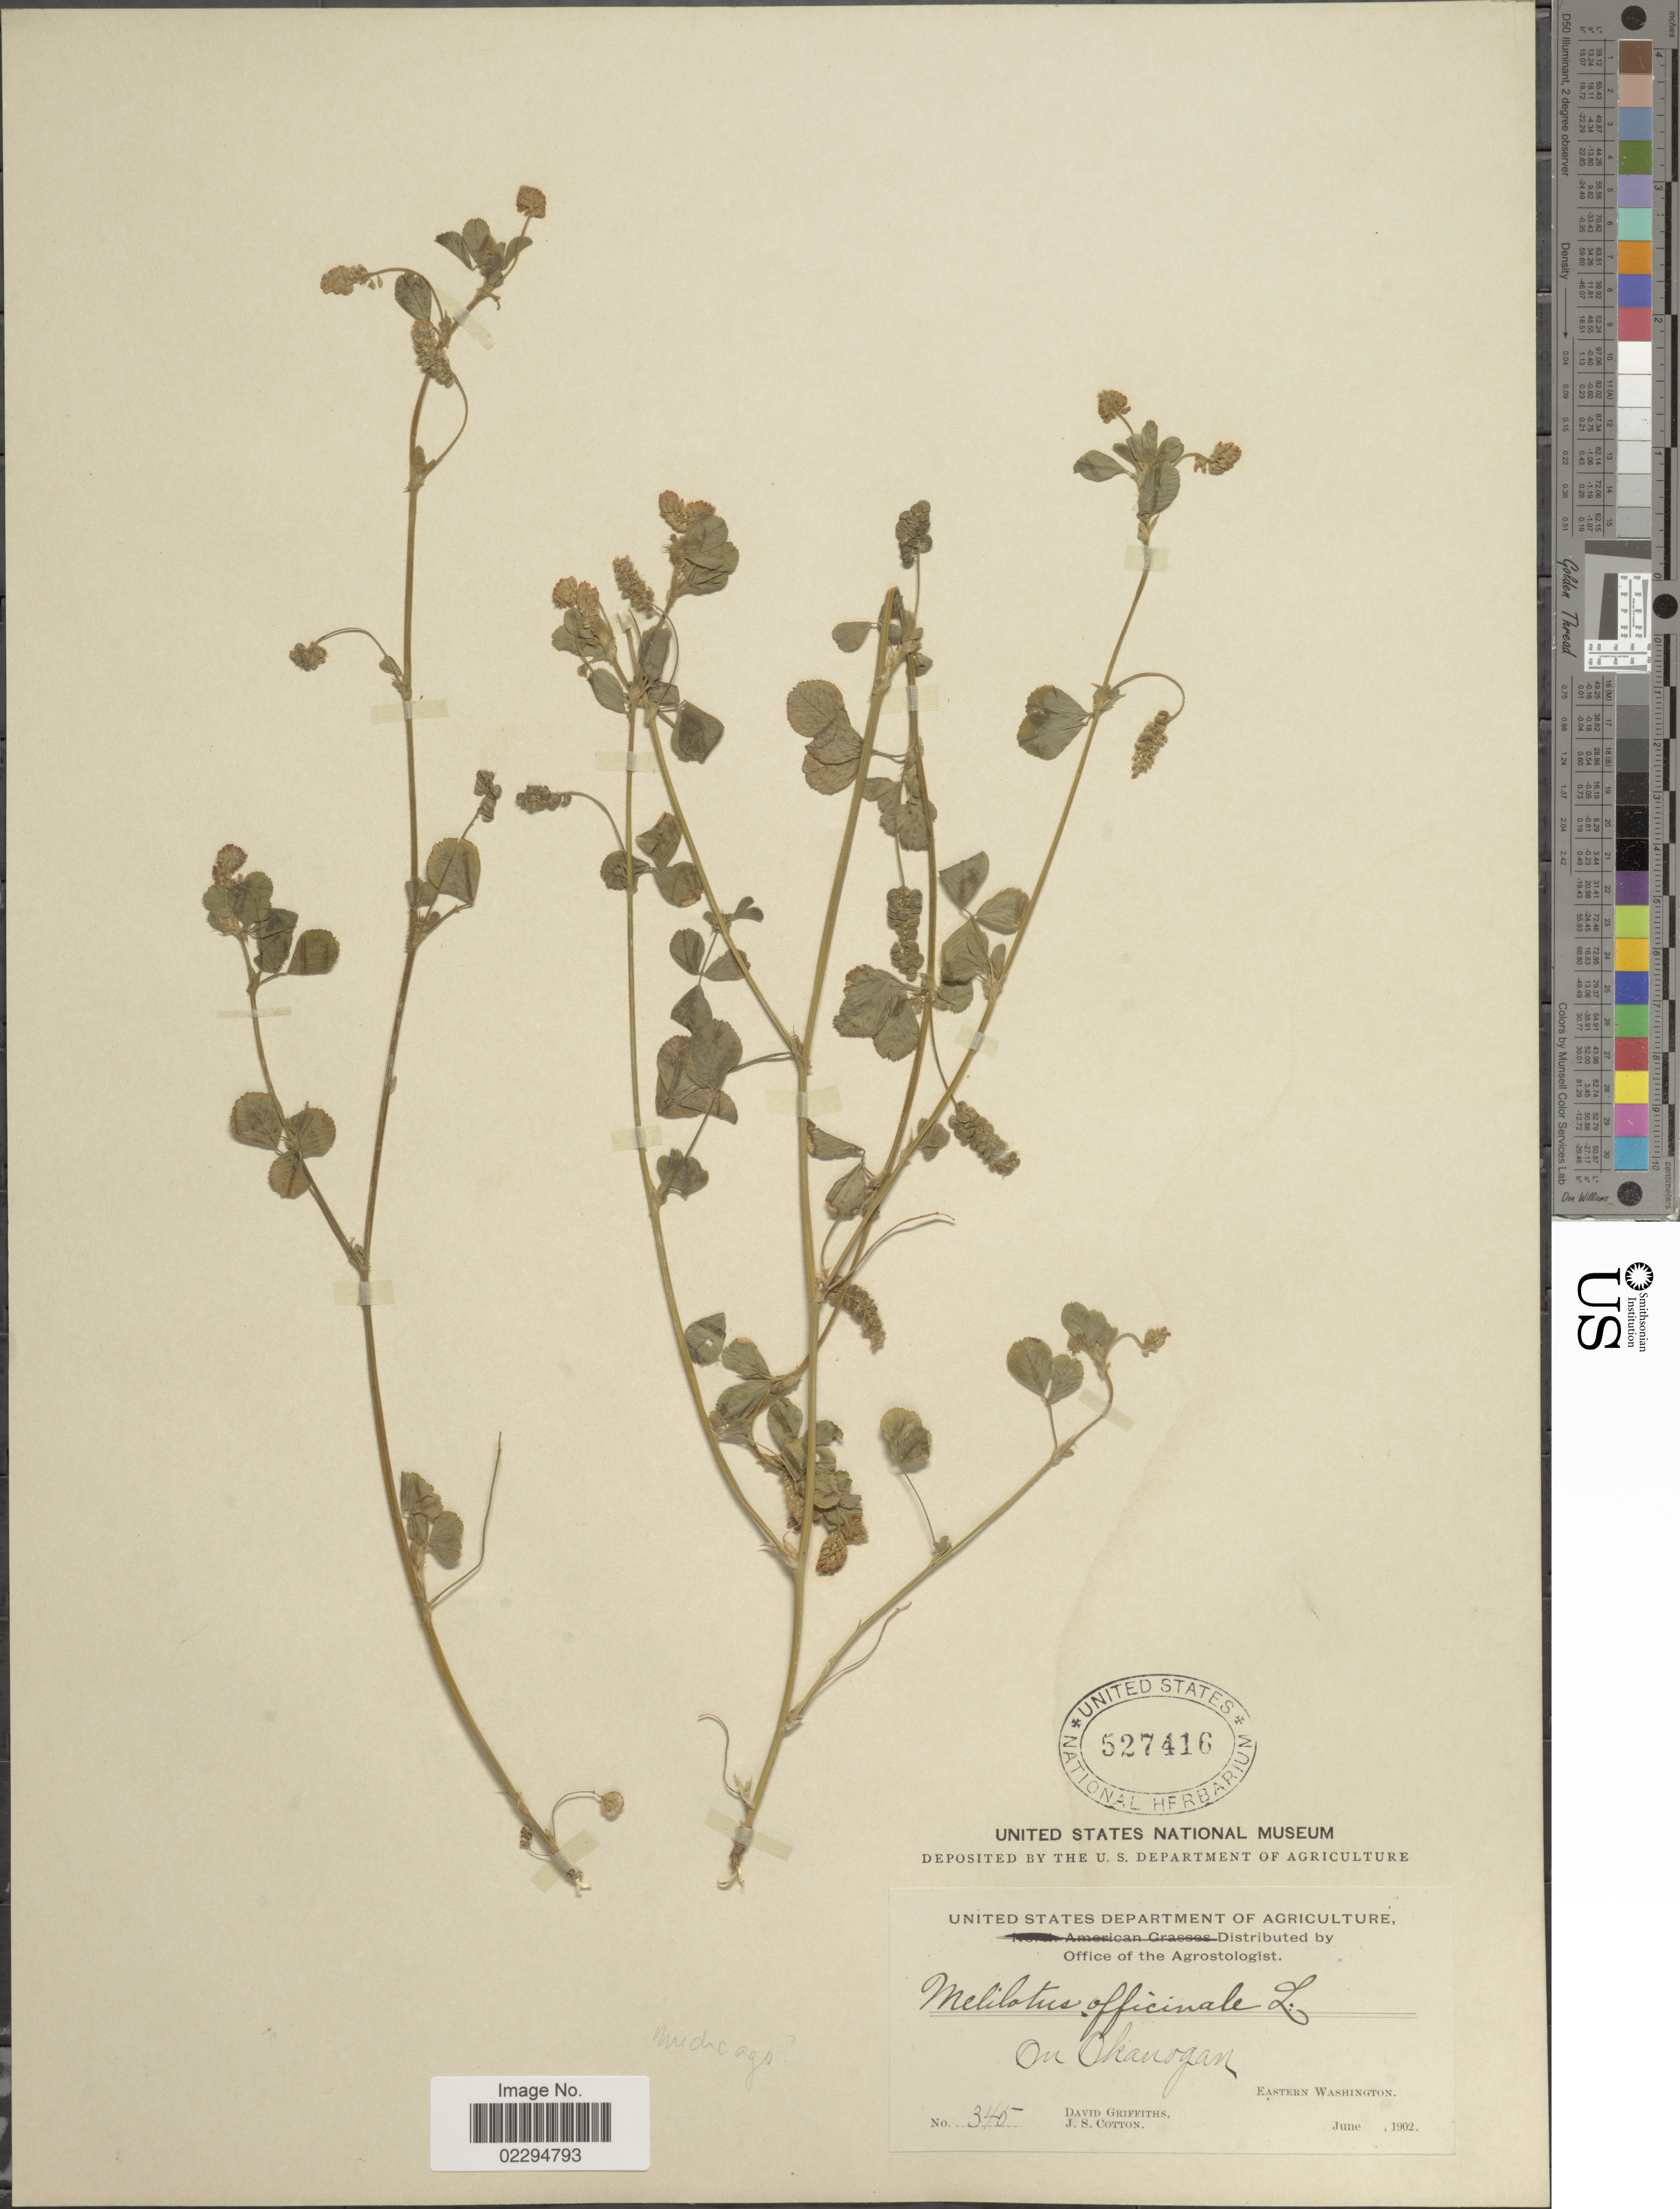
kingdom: Plantae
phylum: Tracheophyta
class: Magnoliopsida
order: Fabales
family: Fabaceae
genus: Melilotus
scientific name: Melilotus officinalis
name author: (L.) Lam.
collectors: D. Griffiths & J. S. Cotton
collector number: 345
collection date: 1902-06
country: United States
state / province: Washington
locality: On Okanogan. Eastern Washington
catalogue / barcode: US 527416